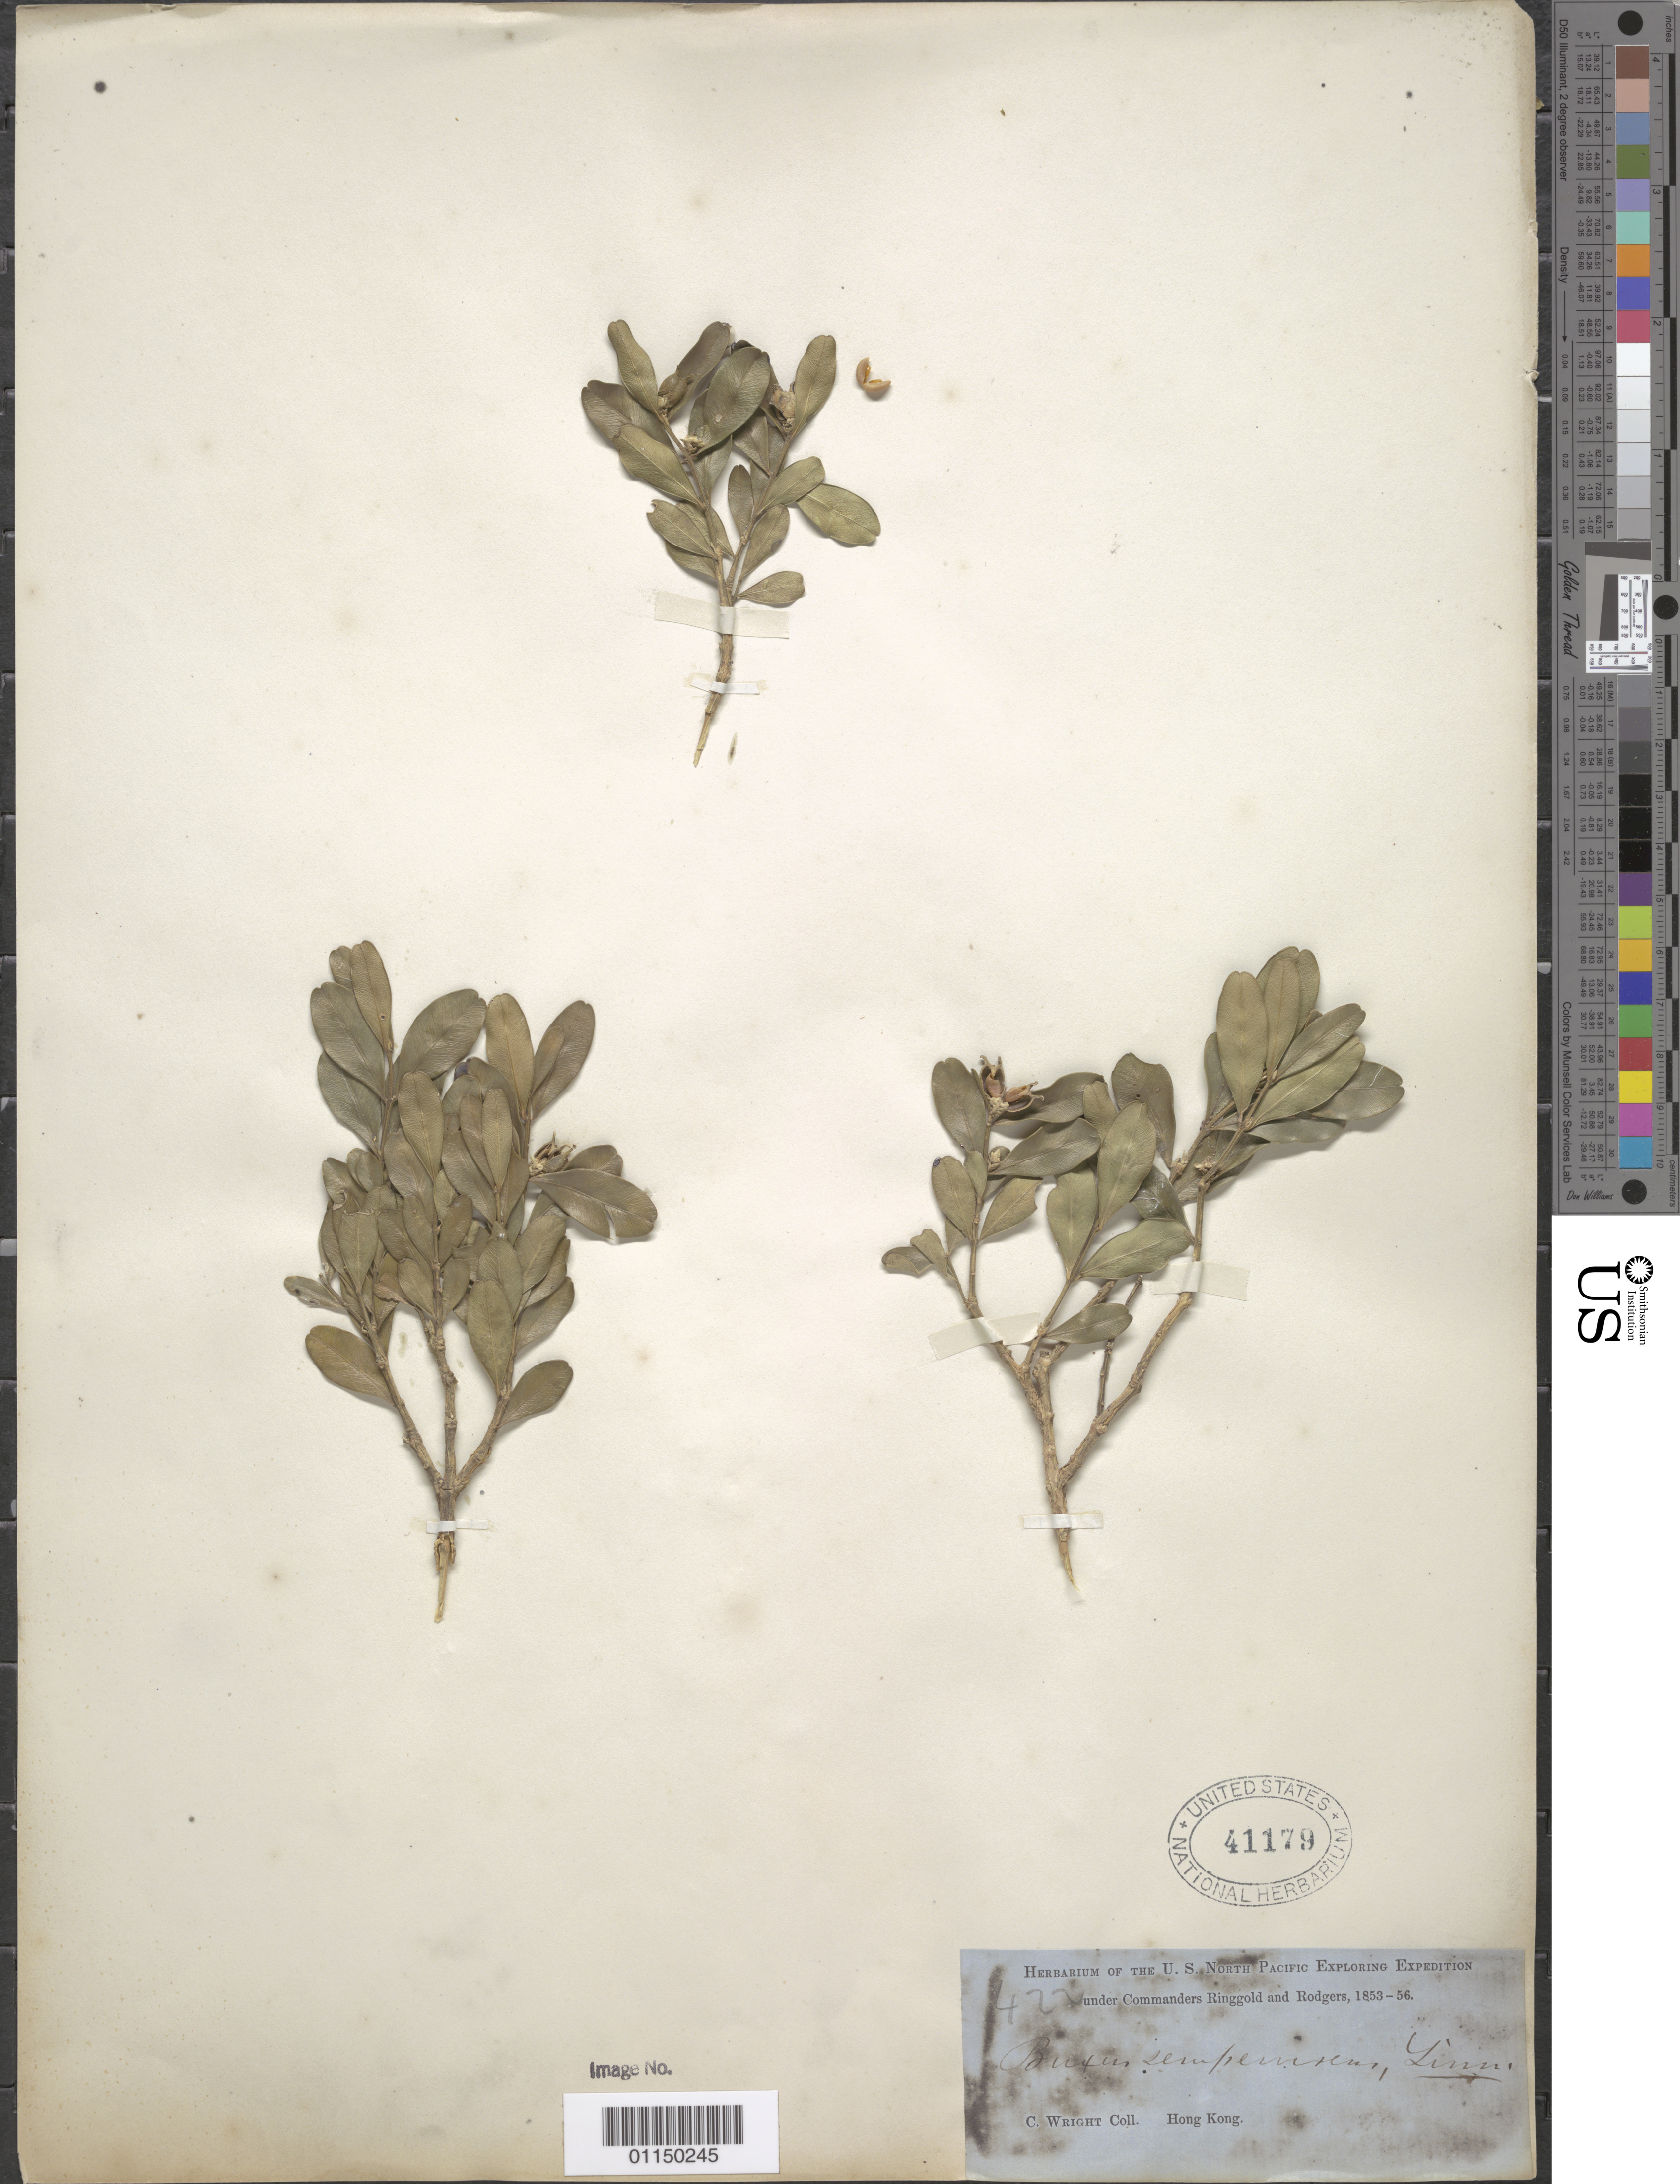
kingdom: Plantae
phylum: Tracheophyta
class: Magnoliopsida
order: Buxales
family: Buxaceae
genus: Buxus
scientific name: Buxus sempervirens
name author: L.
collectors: C. Wright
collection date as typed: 1853 to -- -- 1856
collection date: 1853/1856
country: China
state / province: Hong Kong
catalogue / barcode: US 41179